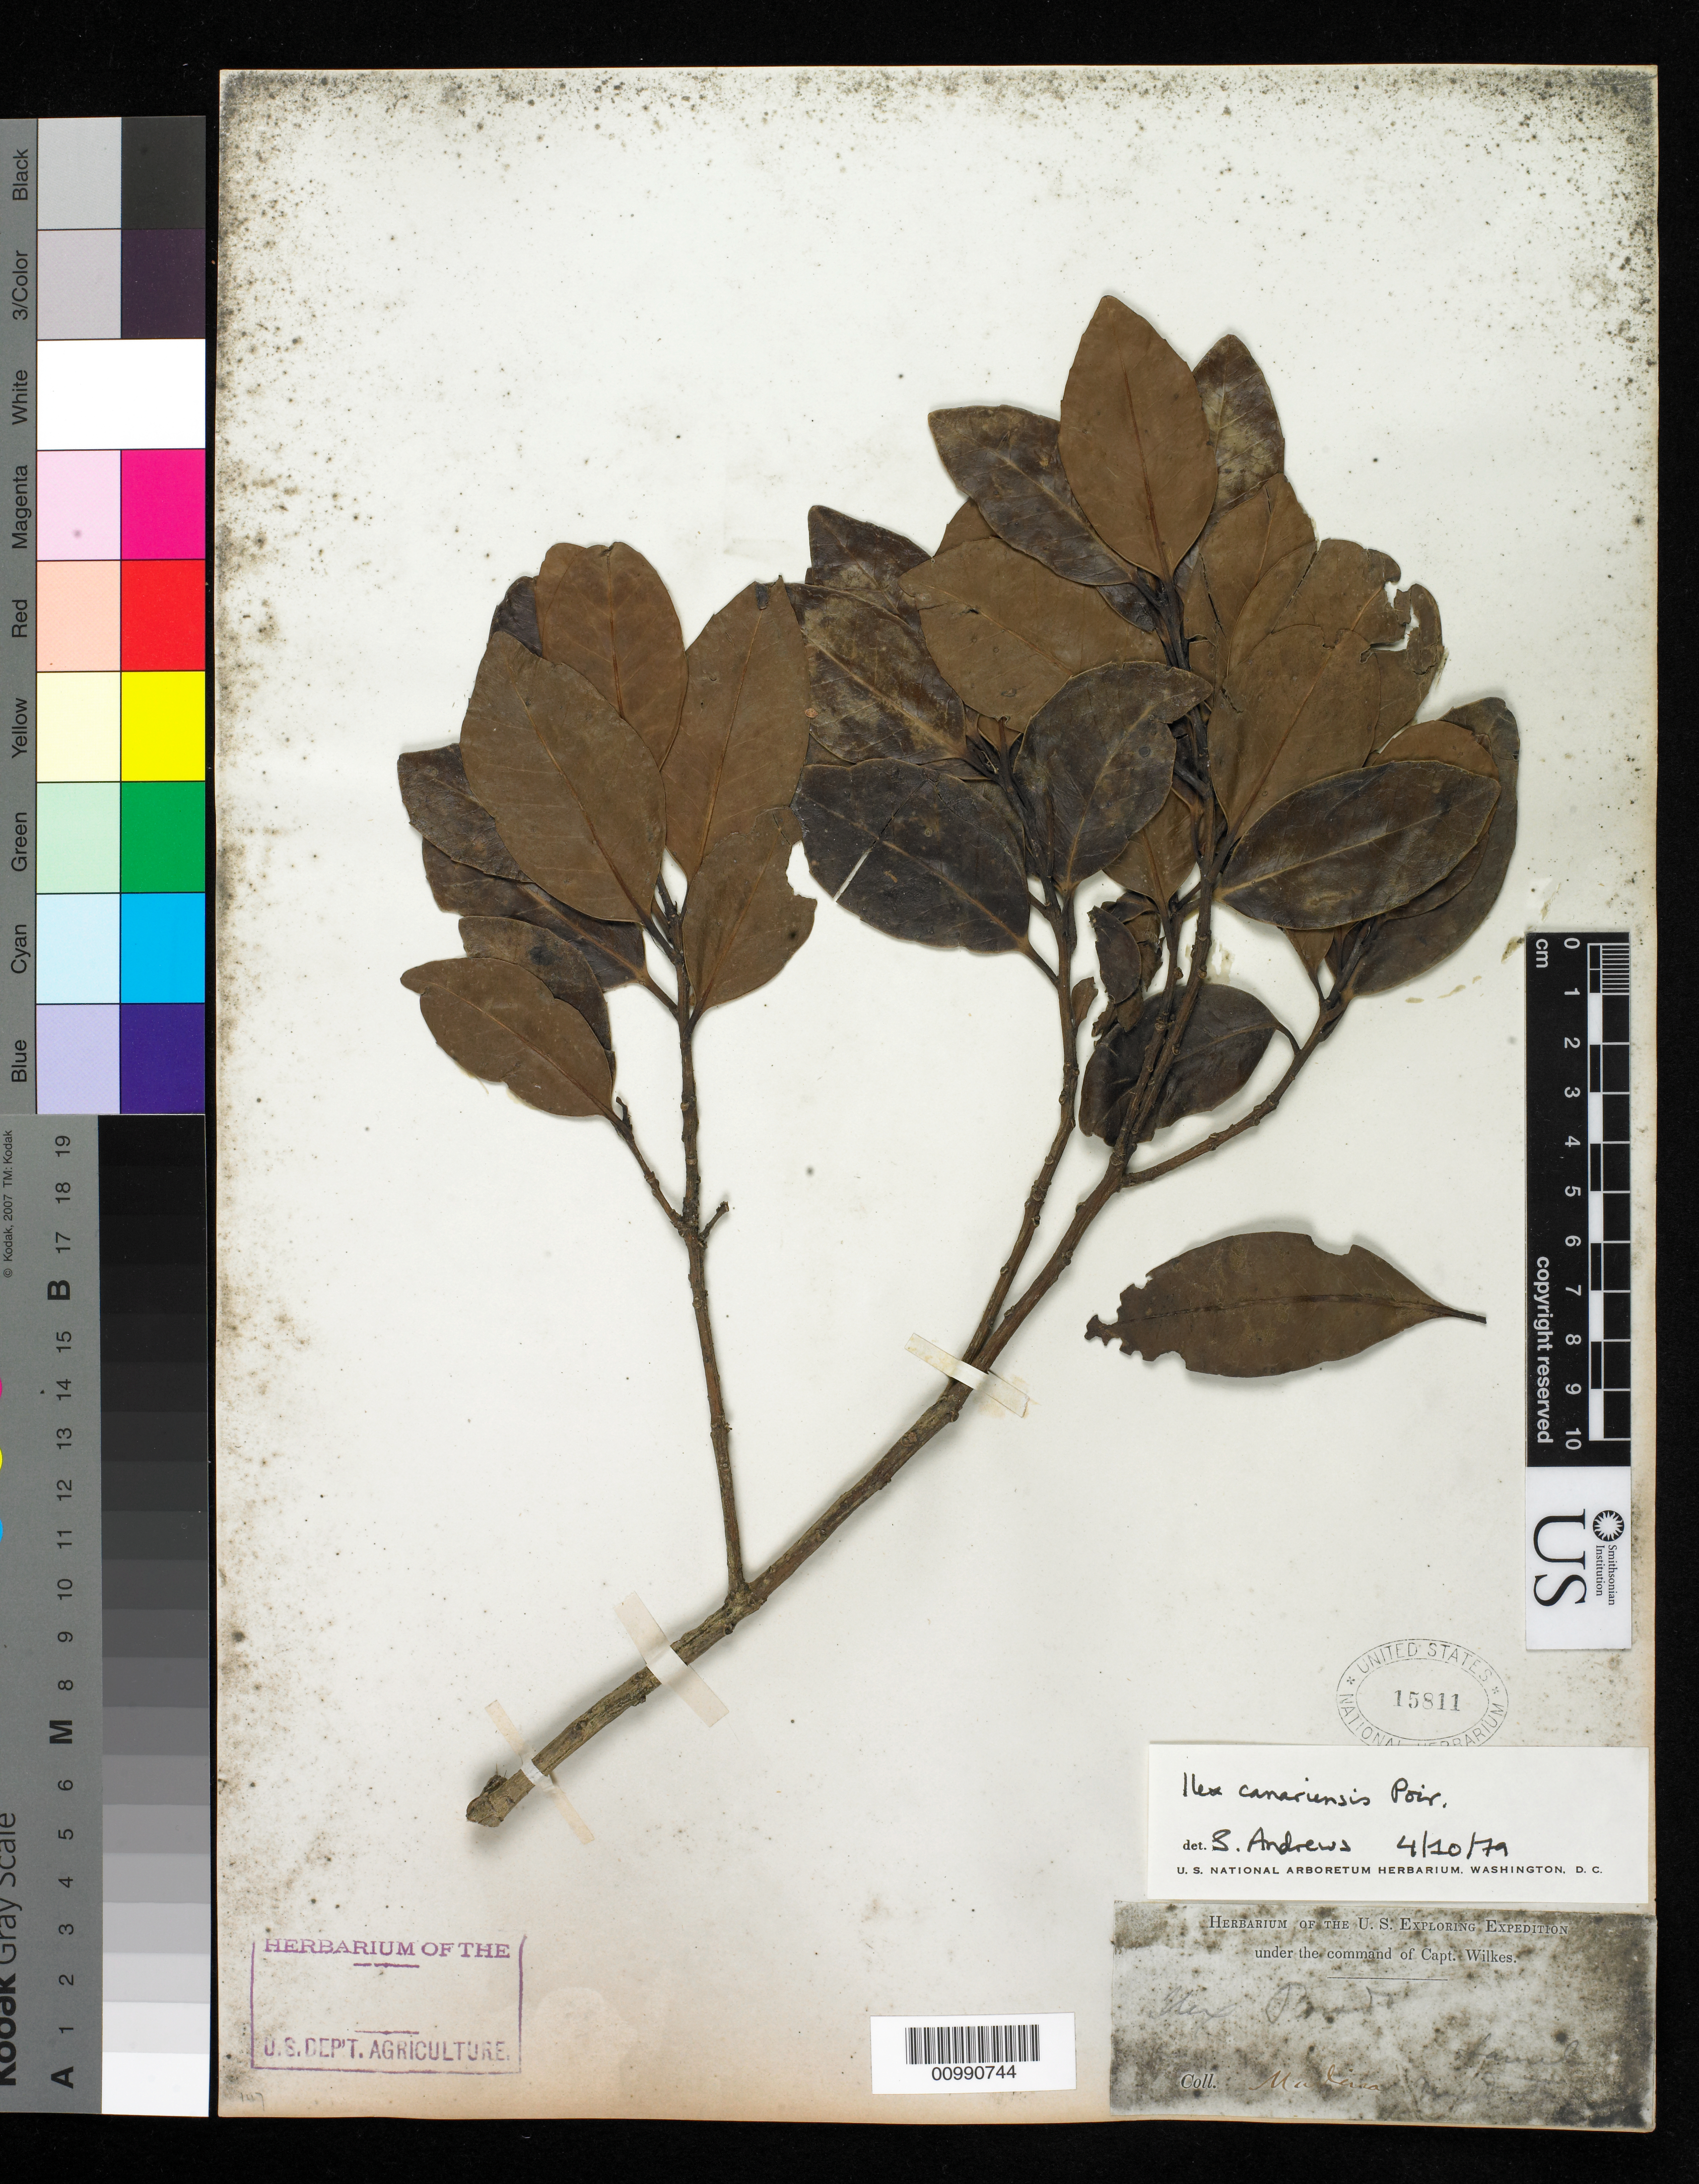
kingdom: Plantae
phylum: Tracheophyta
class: Magnoliopsida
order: Aquifoliales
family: Aquifoliaceae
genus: Ilex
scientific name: Ilex canariensis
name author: Poir.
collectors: Wilkes Explor. Exped.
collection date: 1838/1842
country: Portugal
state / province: Madeira (Aut. Reg.)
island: Madeira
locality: Funchal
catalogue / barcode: US 15811